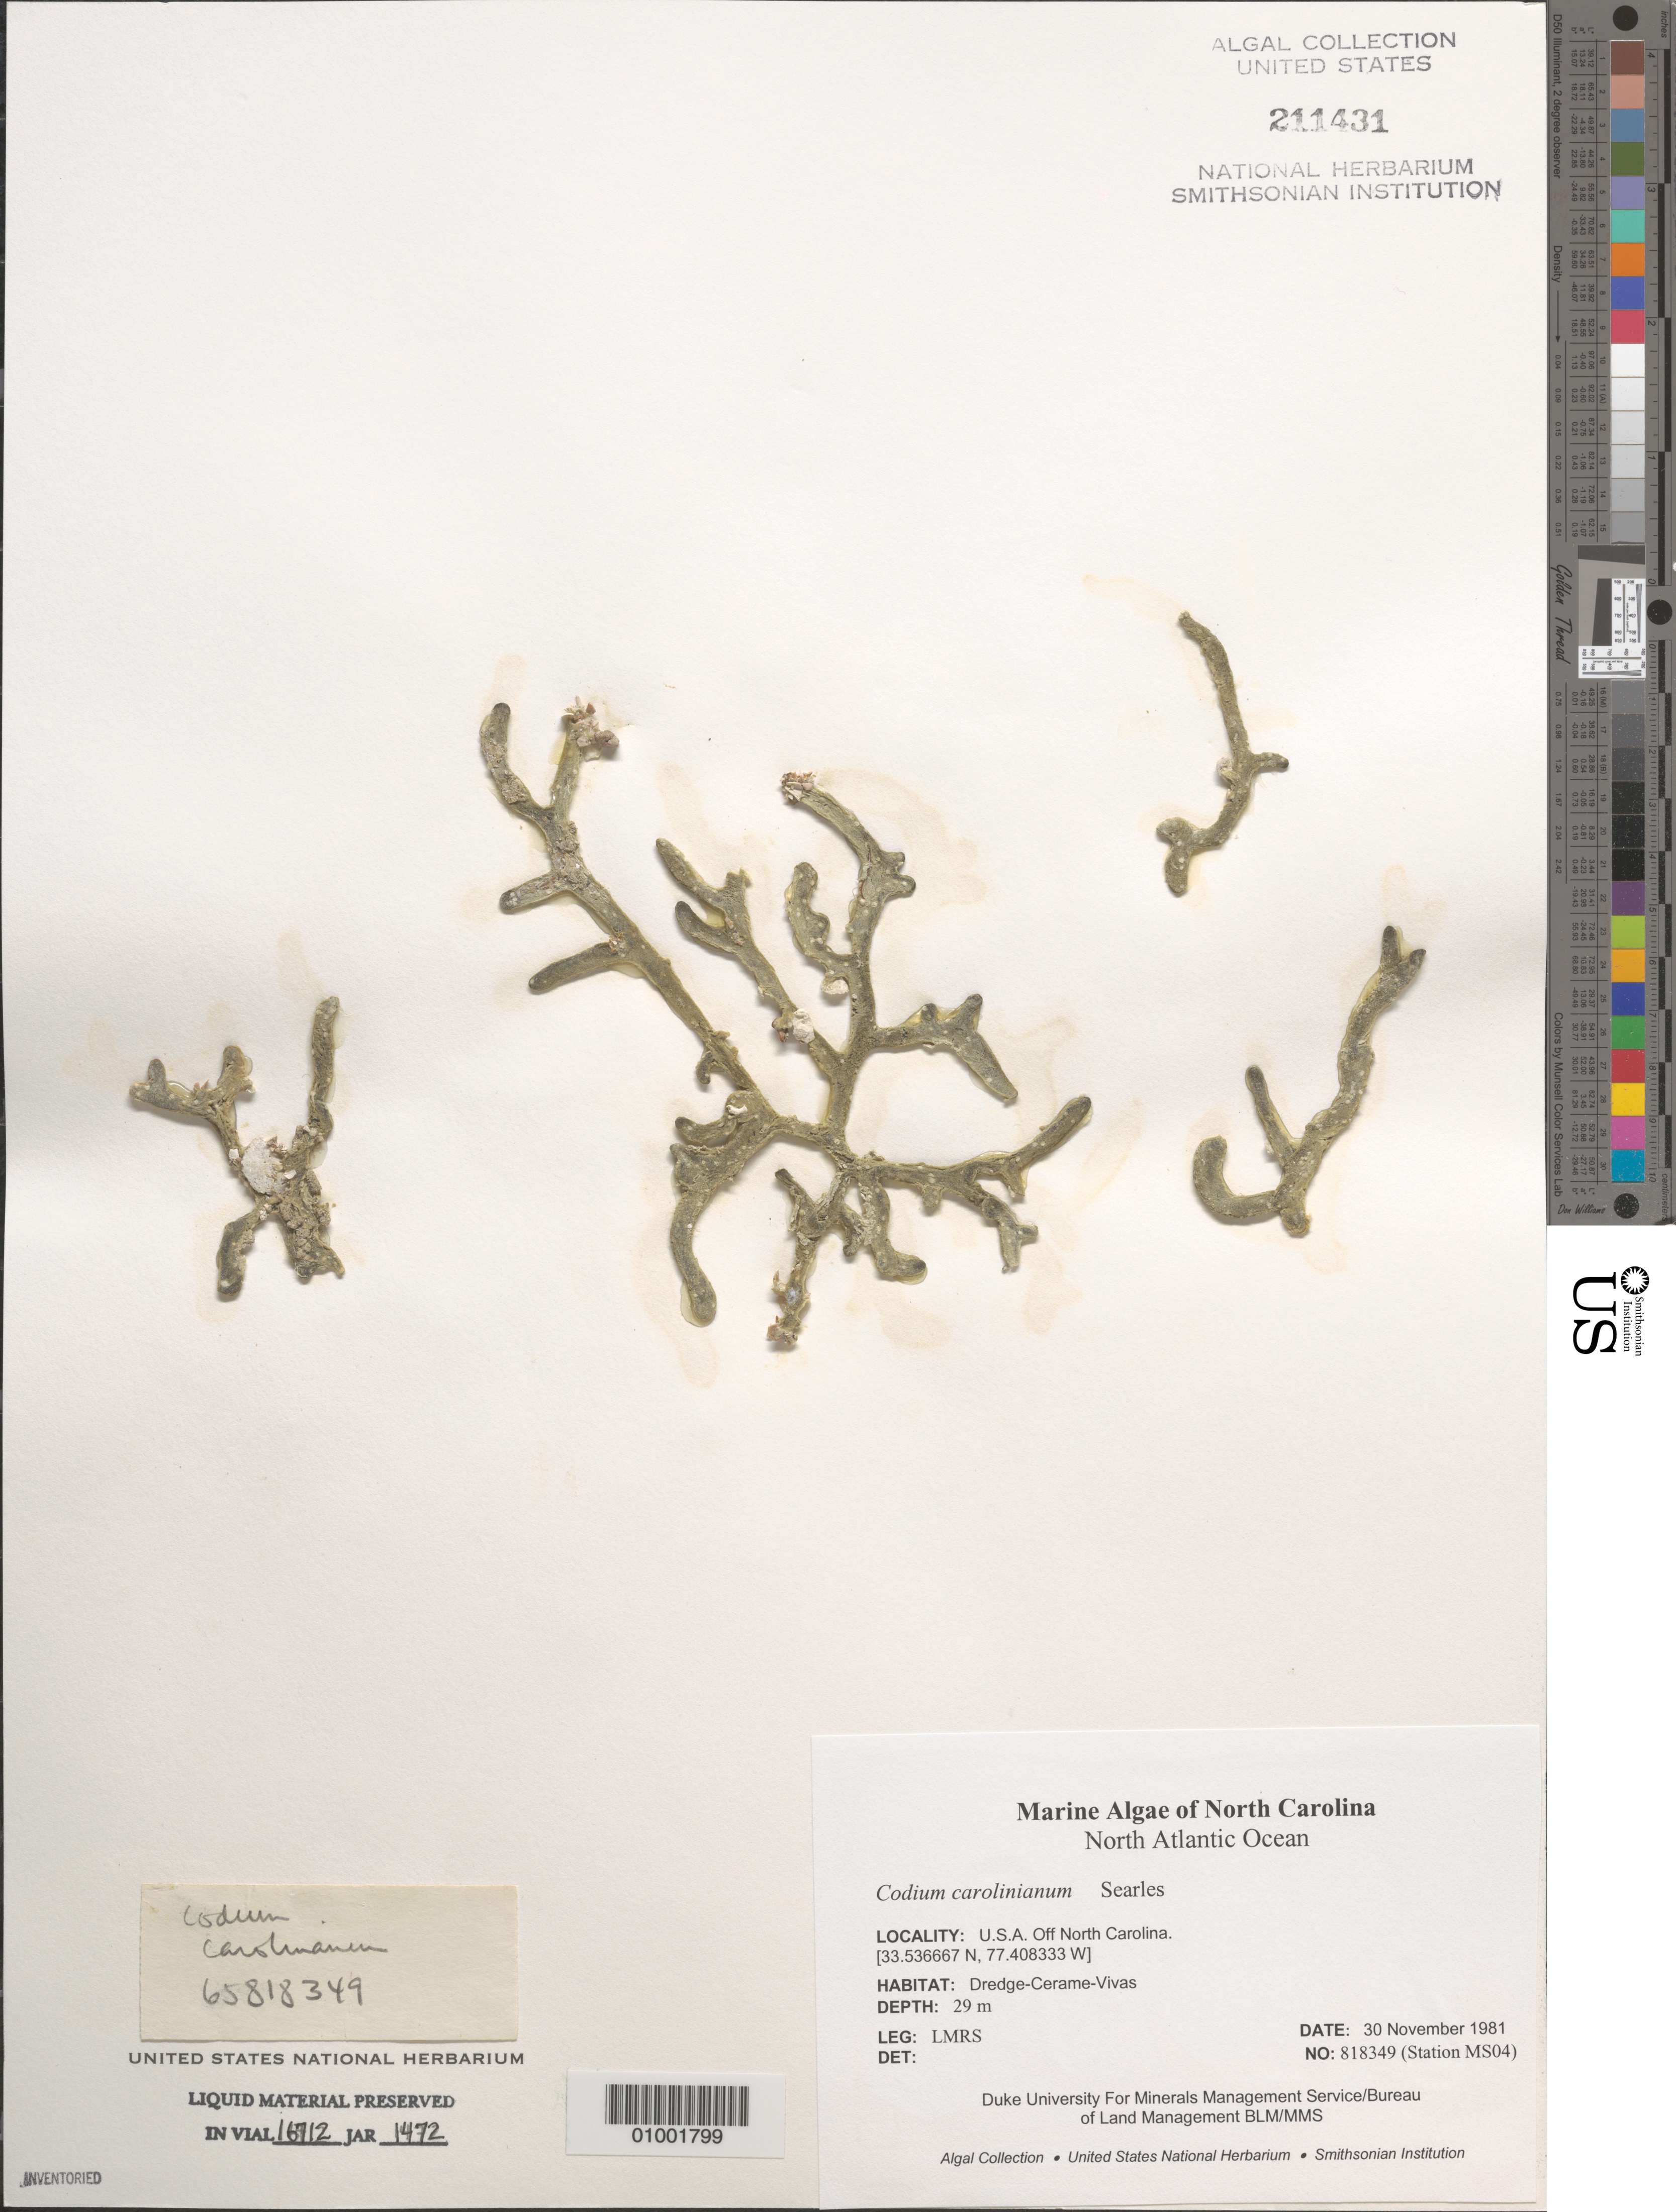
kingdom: Plantae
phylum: Chlorophyta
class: Ulvophyceae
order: Bryopsidales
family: Codiaceae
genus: Codium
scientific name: Codium carolinianum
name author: Searles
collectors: LMRS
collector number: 818349 (MS04)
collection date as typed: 30 Nov 1981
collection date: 1981-11-30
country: United States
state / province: North Carolina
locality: North Atlantic Ocean off North Carolina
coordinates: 33.536667 N, 77.408333 W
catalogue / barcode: US 211431